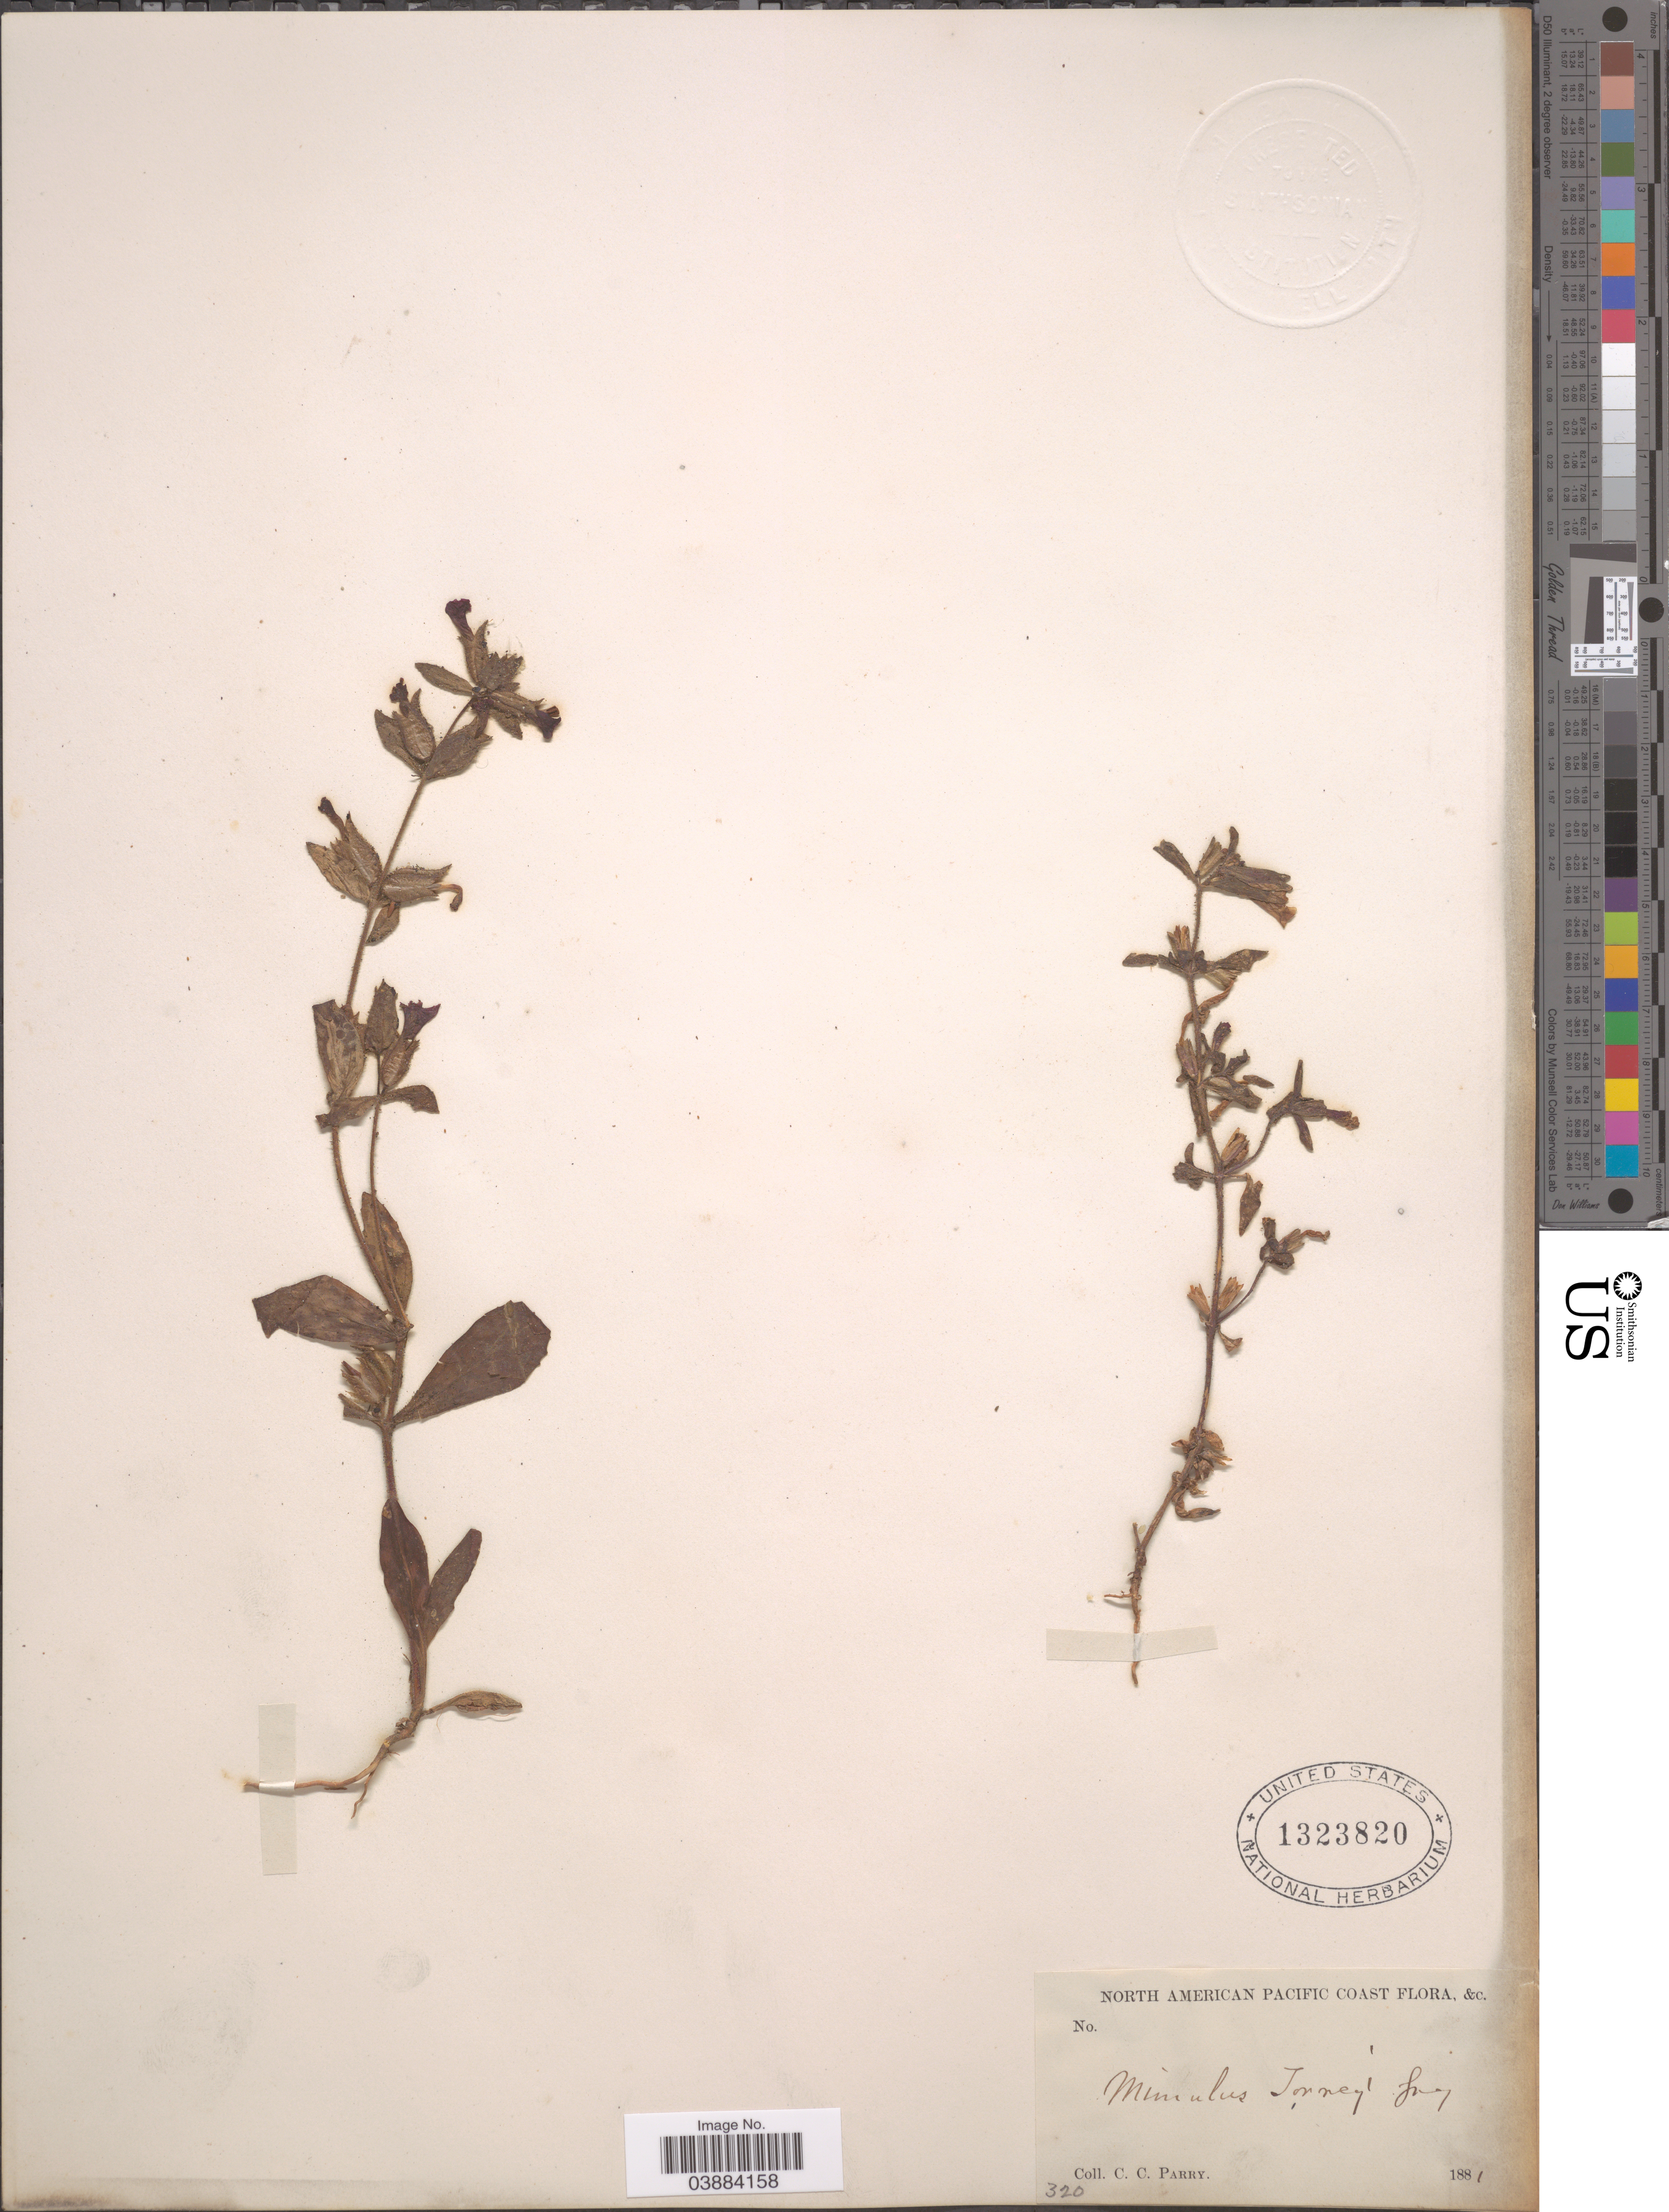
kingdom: Plantae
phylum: Tracheophyta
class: Magnoliopsida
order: Lamiales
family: Phrymaceae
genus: Eunanus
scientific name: Eunanus torreyi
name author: (A. Gray) Greene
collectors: C. C. Parry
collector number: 320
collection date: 1881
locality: North American Pacific Coast.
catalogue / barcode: US 1323820